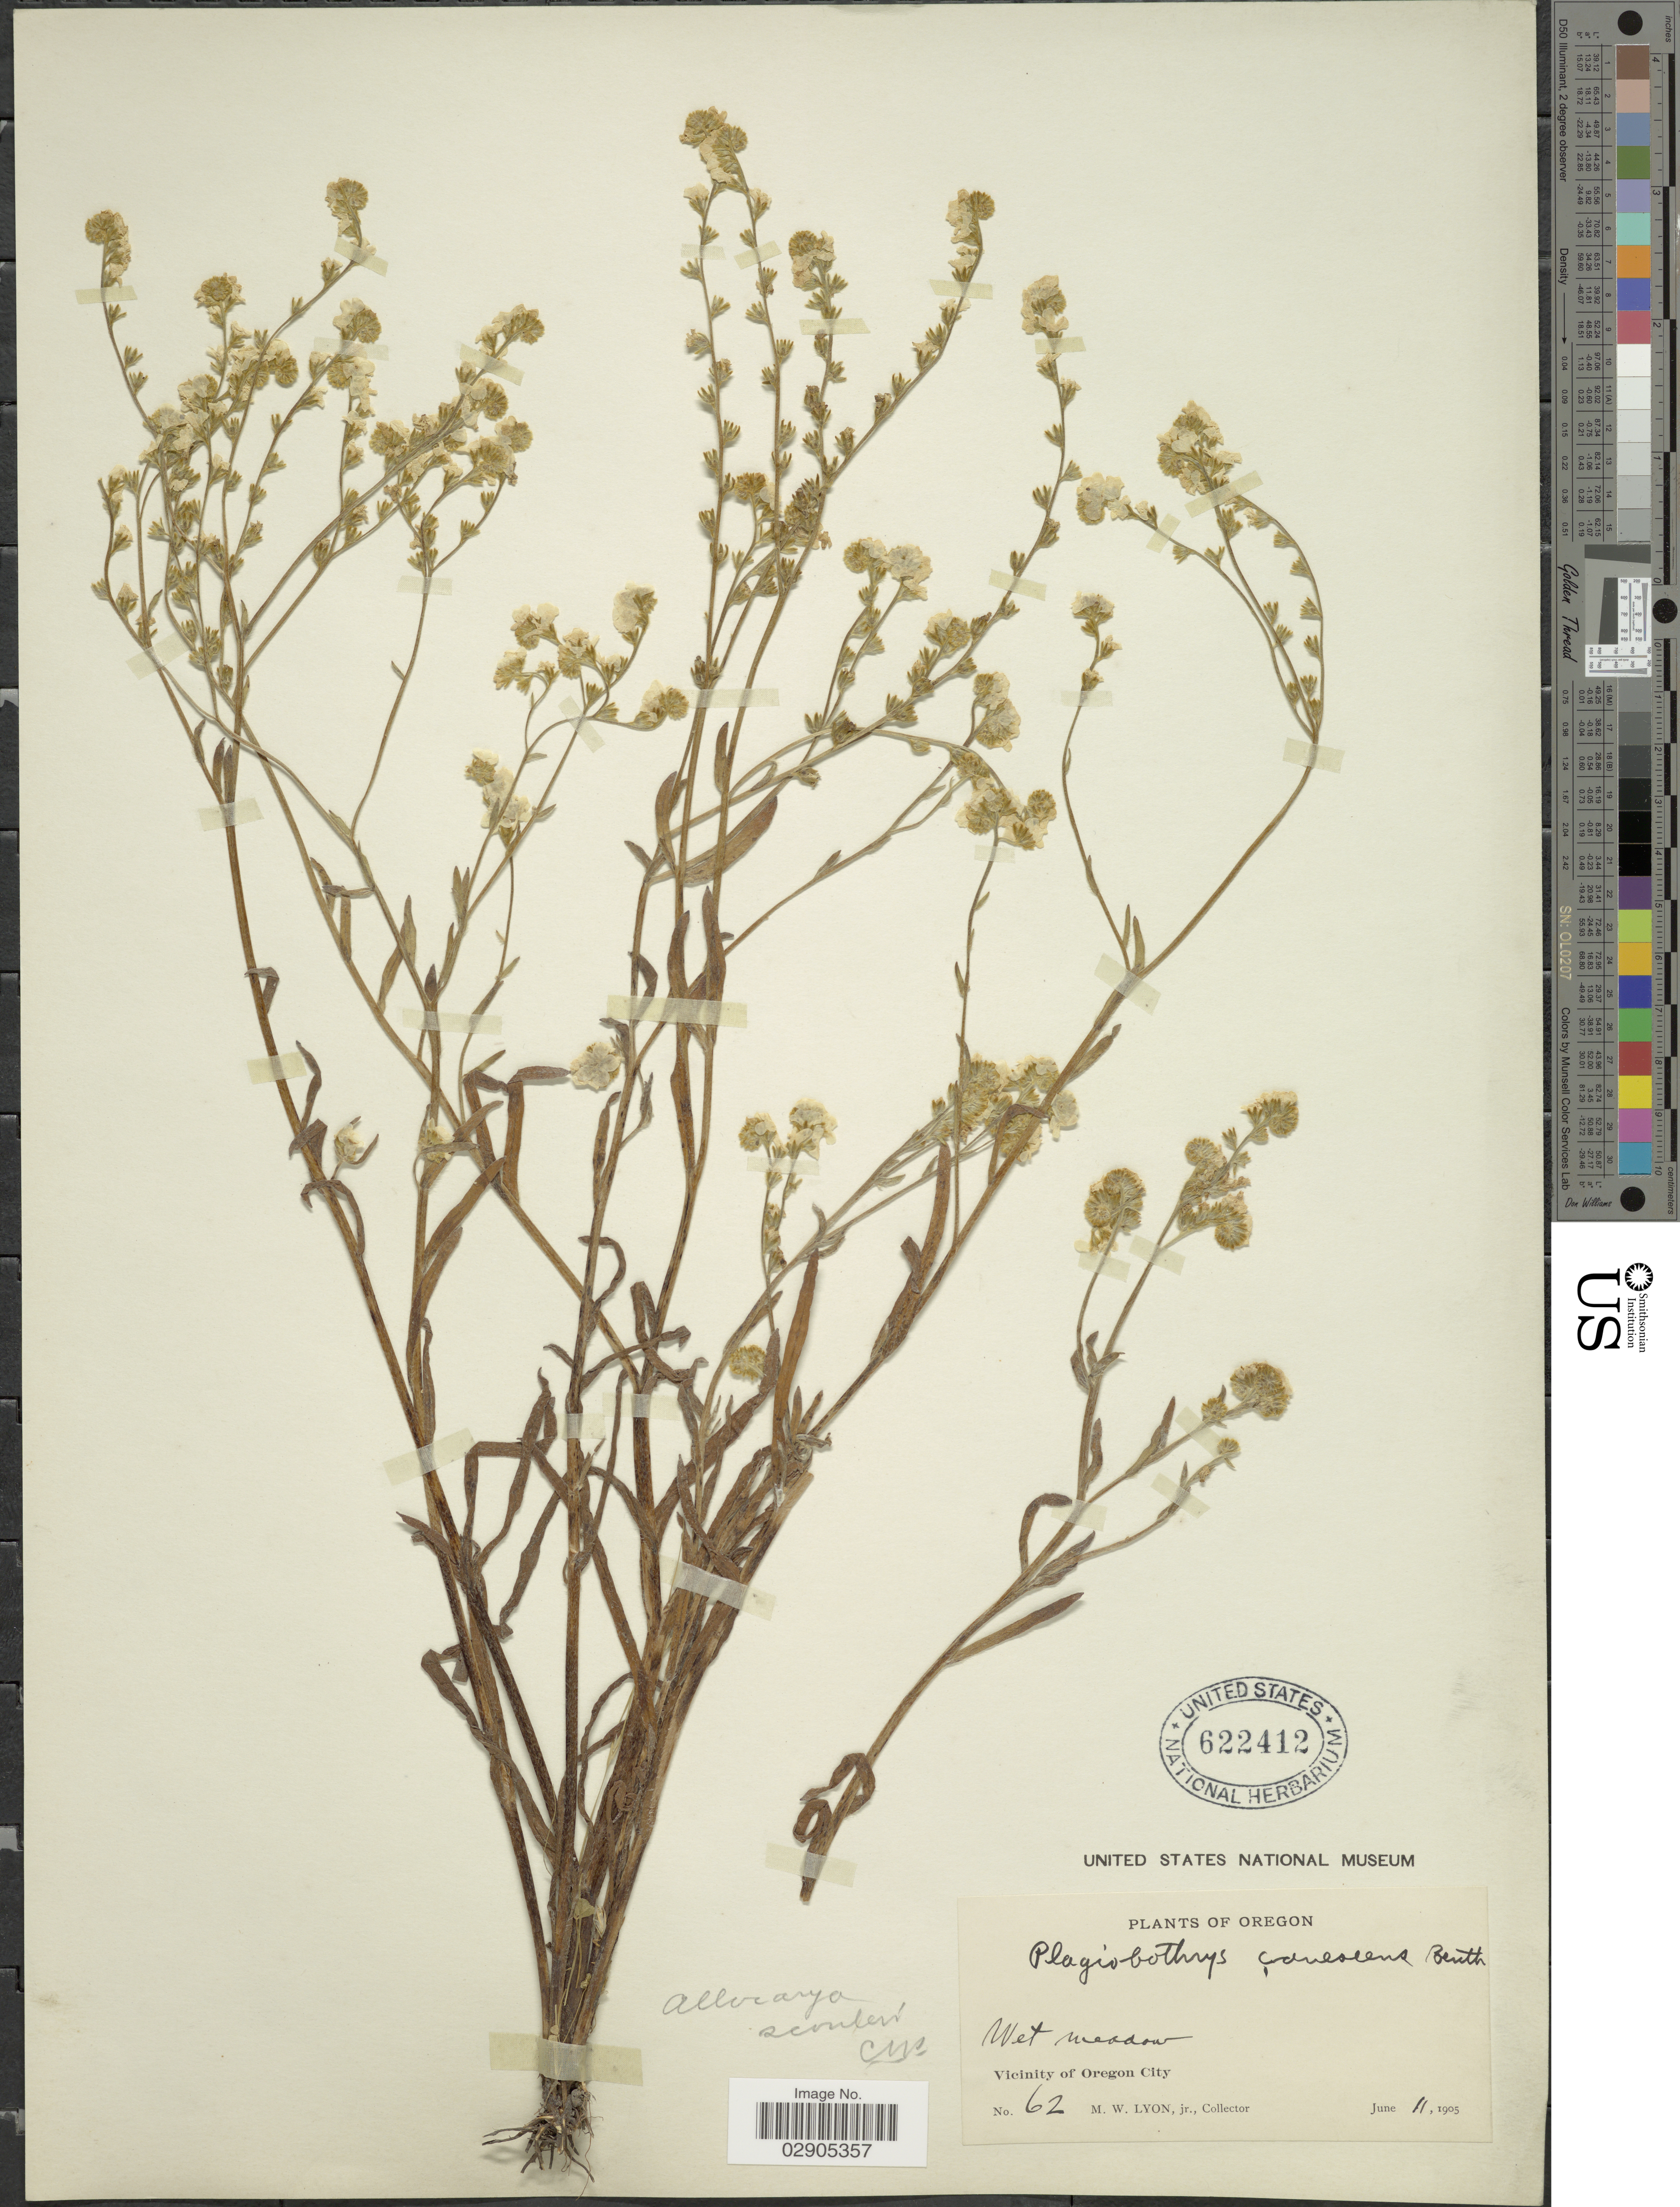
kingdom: Plantae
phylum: Tracheophyta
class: Magnoliopsida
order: Boraginales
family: Boraginaceae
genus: Allocarya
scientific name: Allocarya scouleri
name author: (Hook. & Arn.) S.W. Greene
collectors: M. Lyon Jr.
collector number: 62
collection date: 1905-06-11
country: United States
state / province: Oregon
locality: Vicinity of Oregon City.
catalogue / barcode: US 622412